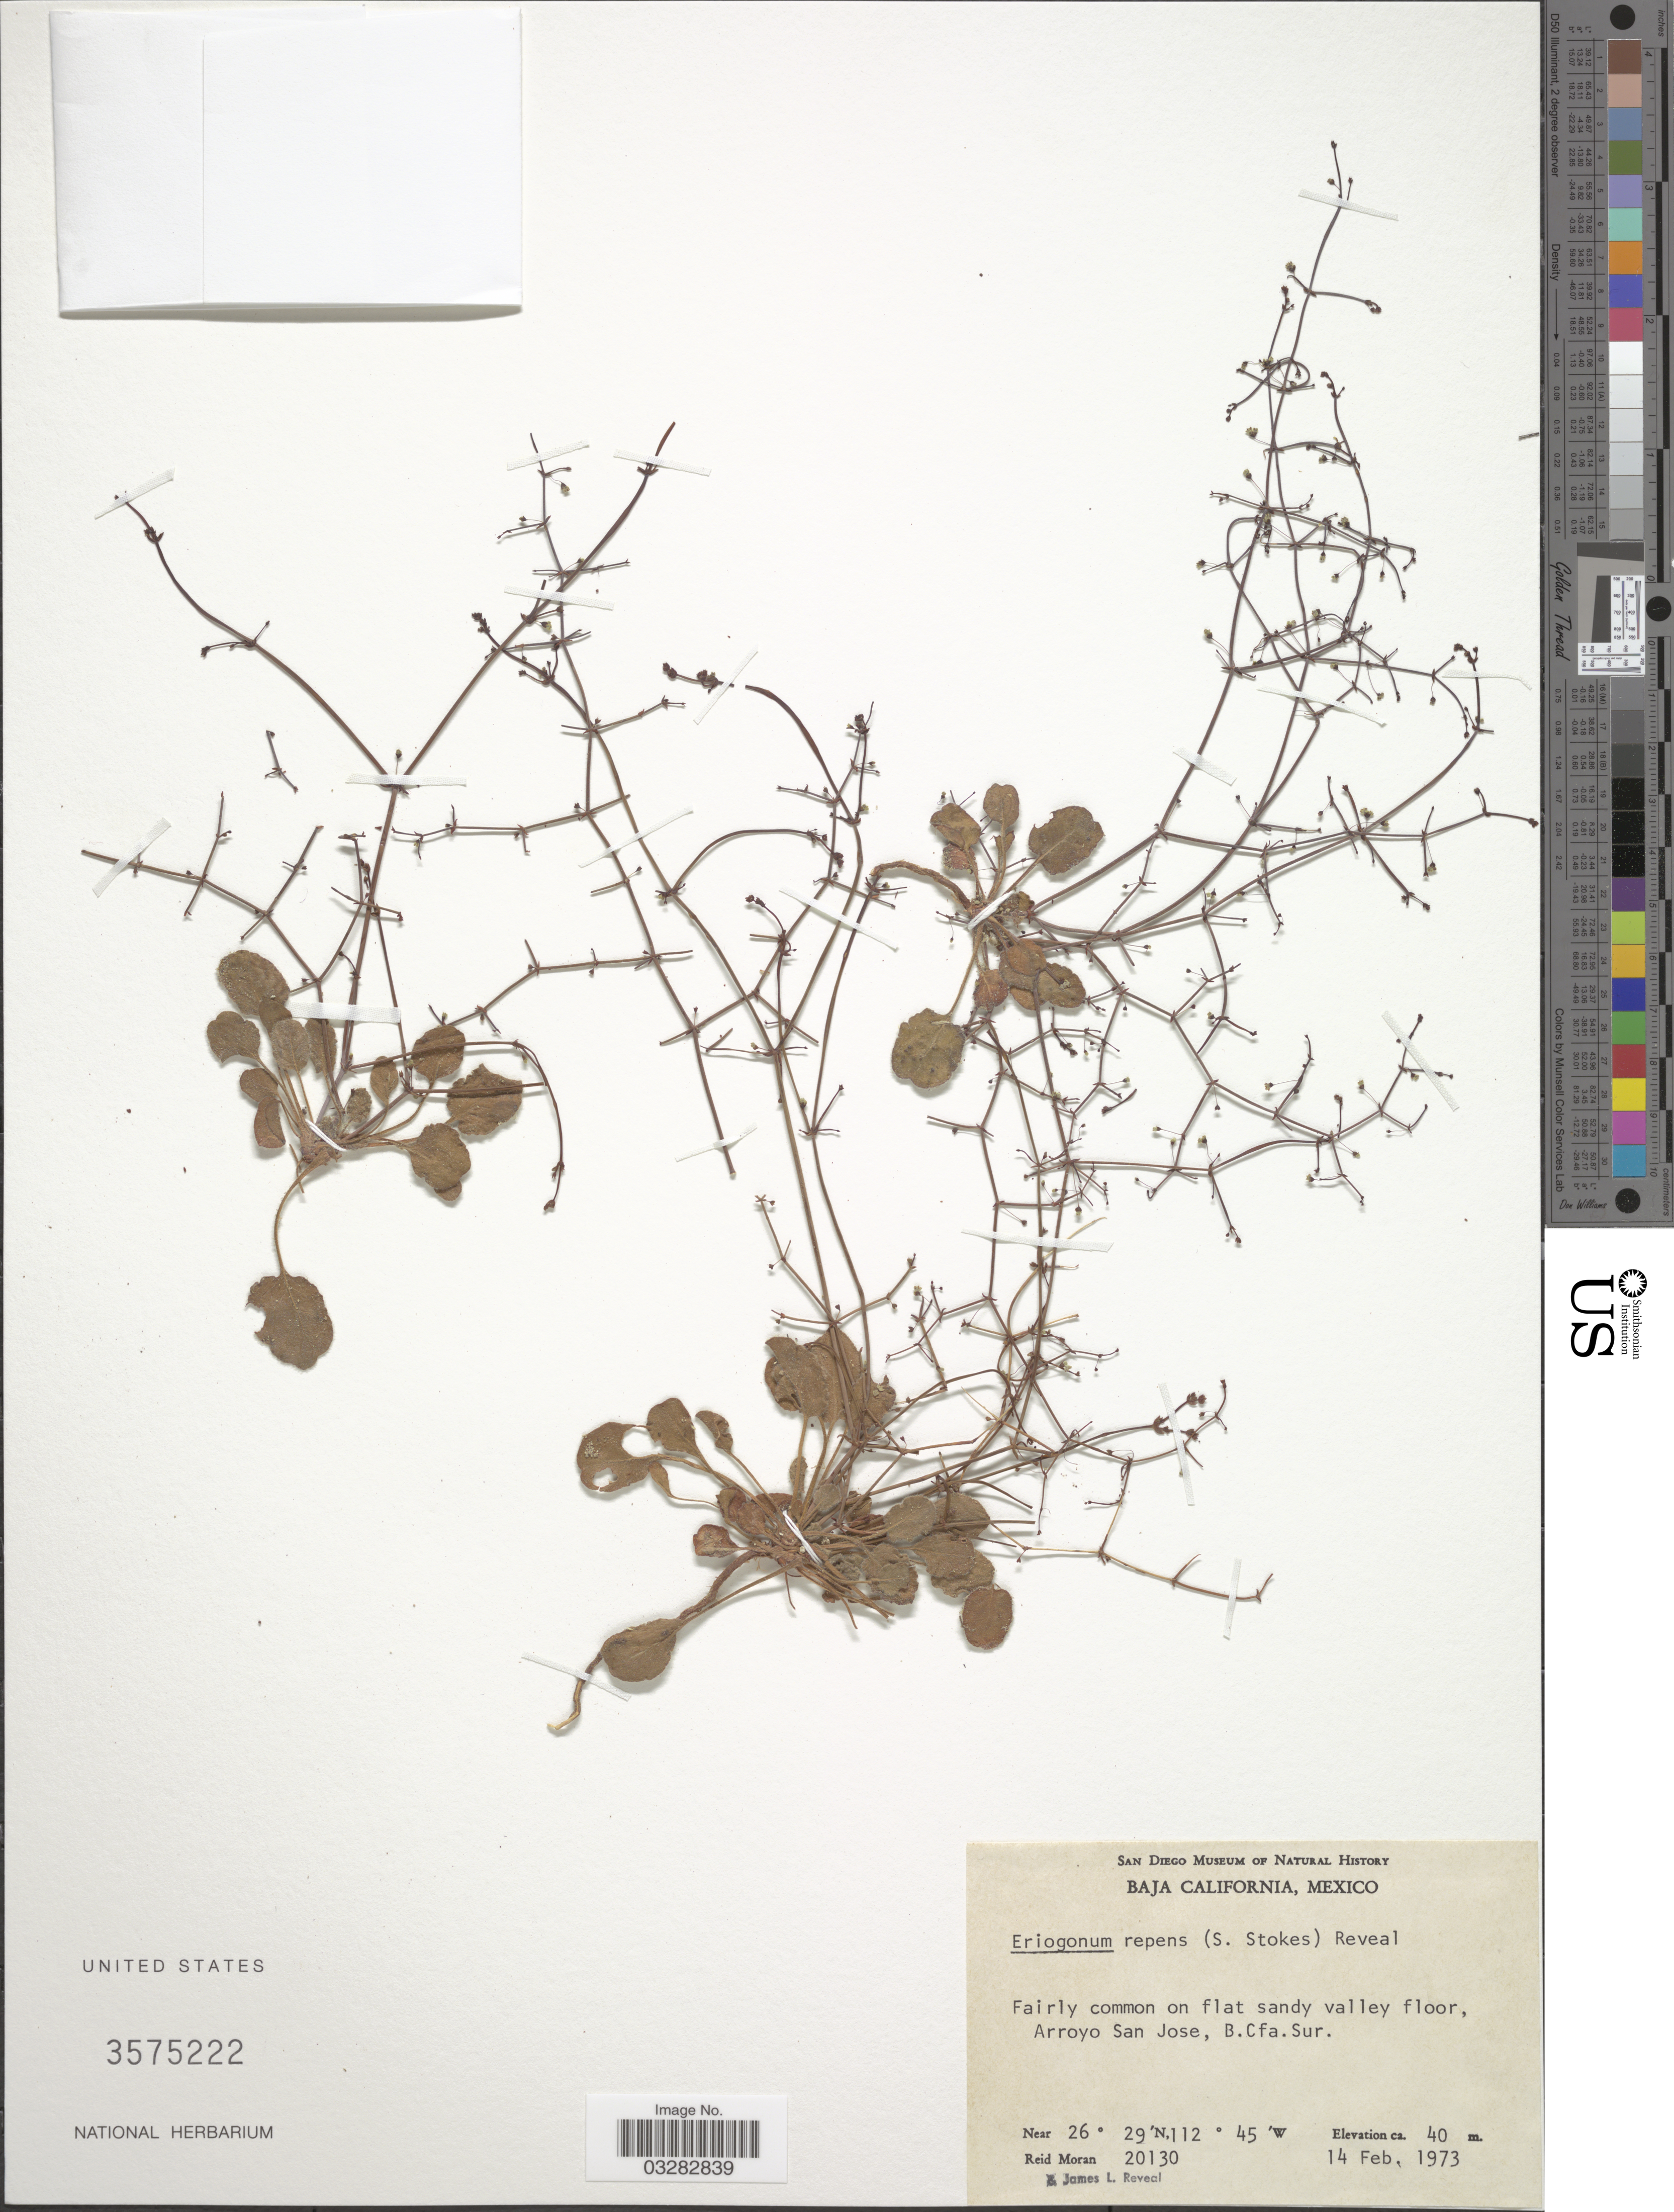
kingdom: Plantae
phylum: Tracheophyta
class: Magnoliopsida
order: Caryophyllales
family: Polygonaceae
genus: Eriogonum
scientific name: Eriogonum repens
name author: (S. Stokes) Reveal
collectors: R. V. Moran & J. L. Reveal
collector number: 20130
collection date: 1973-02-14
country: Mexico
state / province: Baja California Sur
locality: Arroyo San Jose.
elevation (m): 40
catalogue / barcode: US 3575222